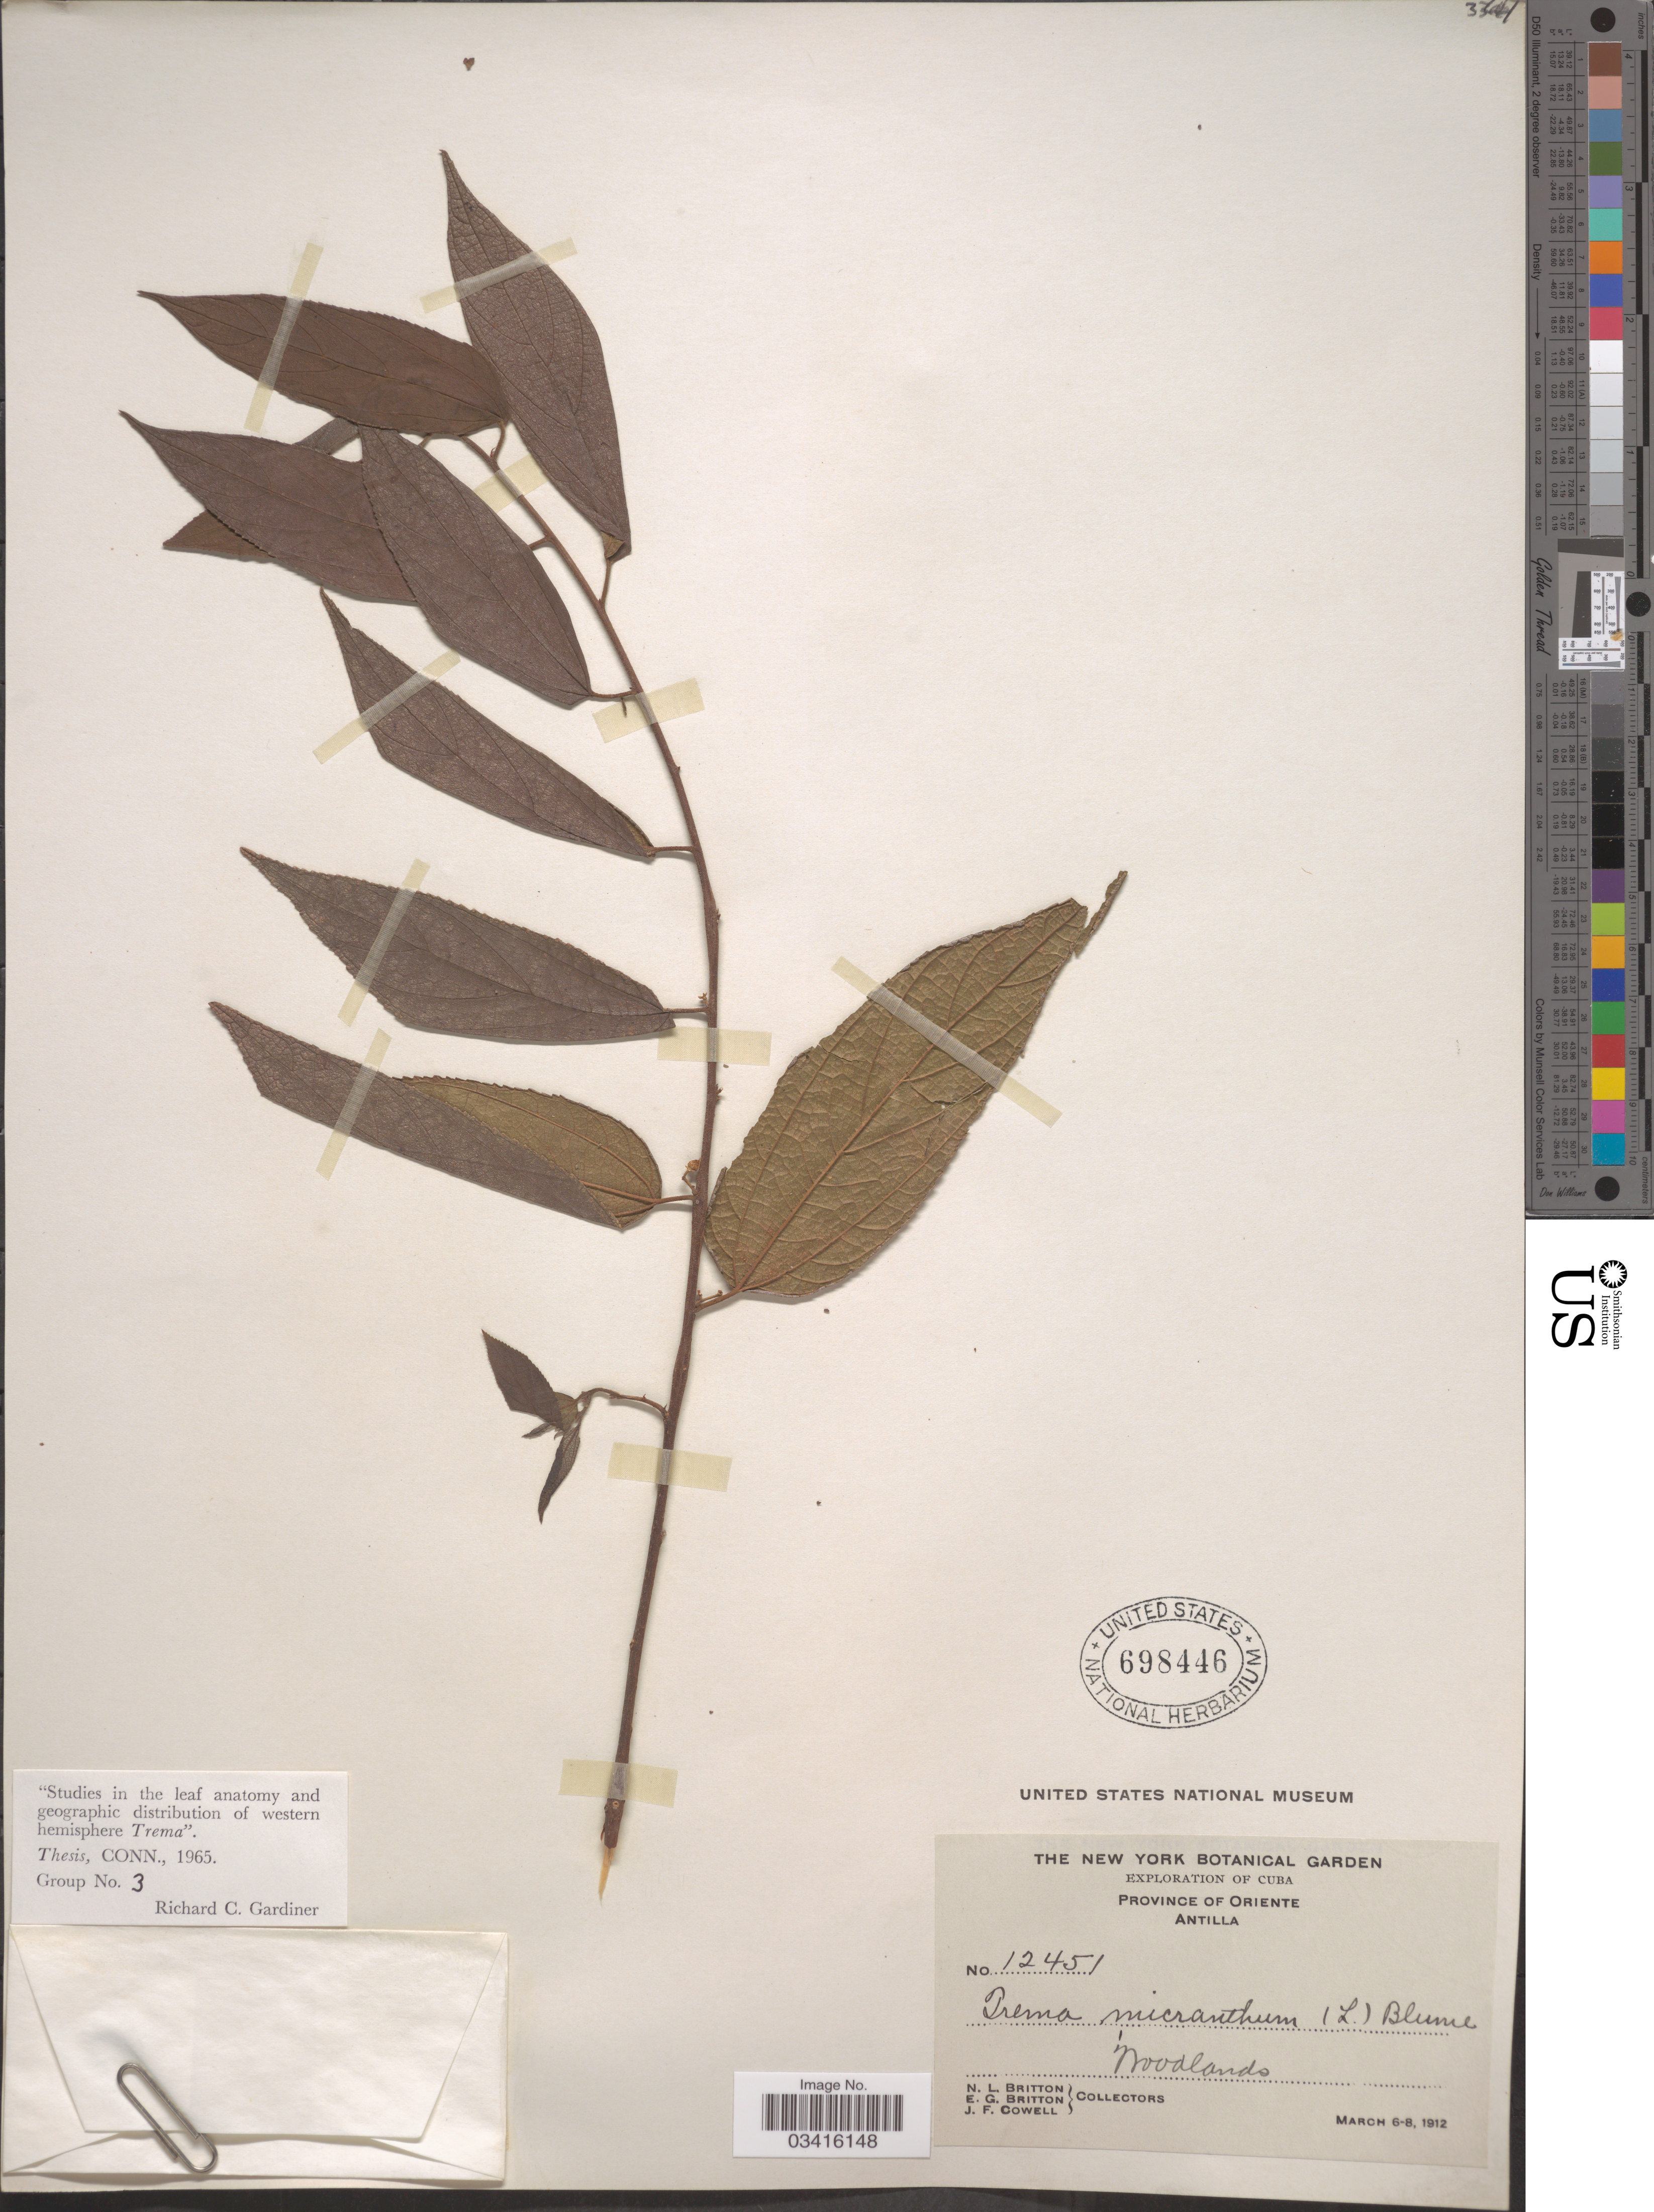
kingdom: Plantae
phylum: Tracheophyta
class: Magnoliopsida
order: Rosales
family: Cannabaceae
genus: Trema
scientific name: Trema micranthum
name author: (L.) Blume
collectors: N. Britton, E. G. Britton & J. F. Cowell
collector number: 12451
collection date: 1912-03-06/1912-03-08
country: Cuba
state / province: Oriente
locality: Antilla.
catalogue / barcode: US 698446